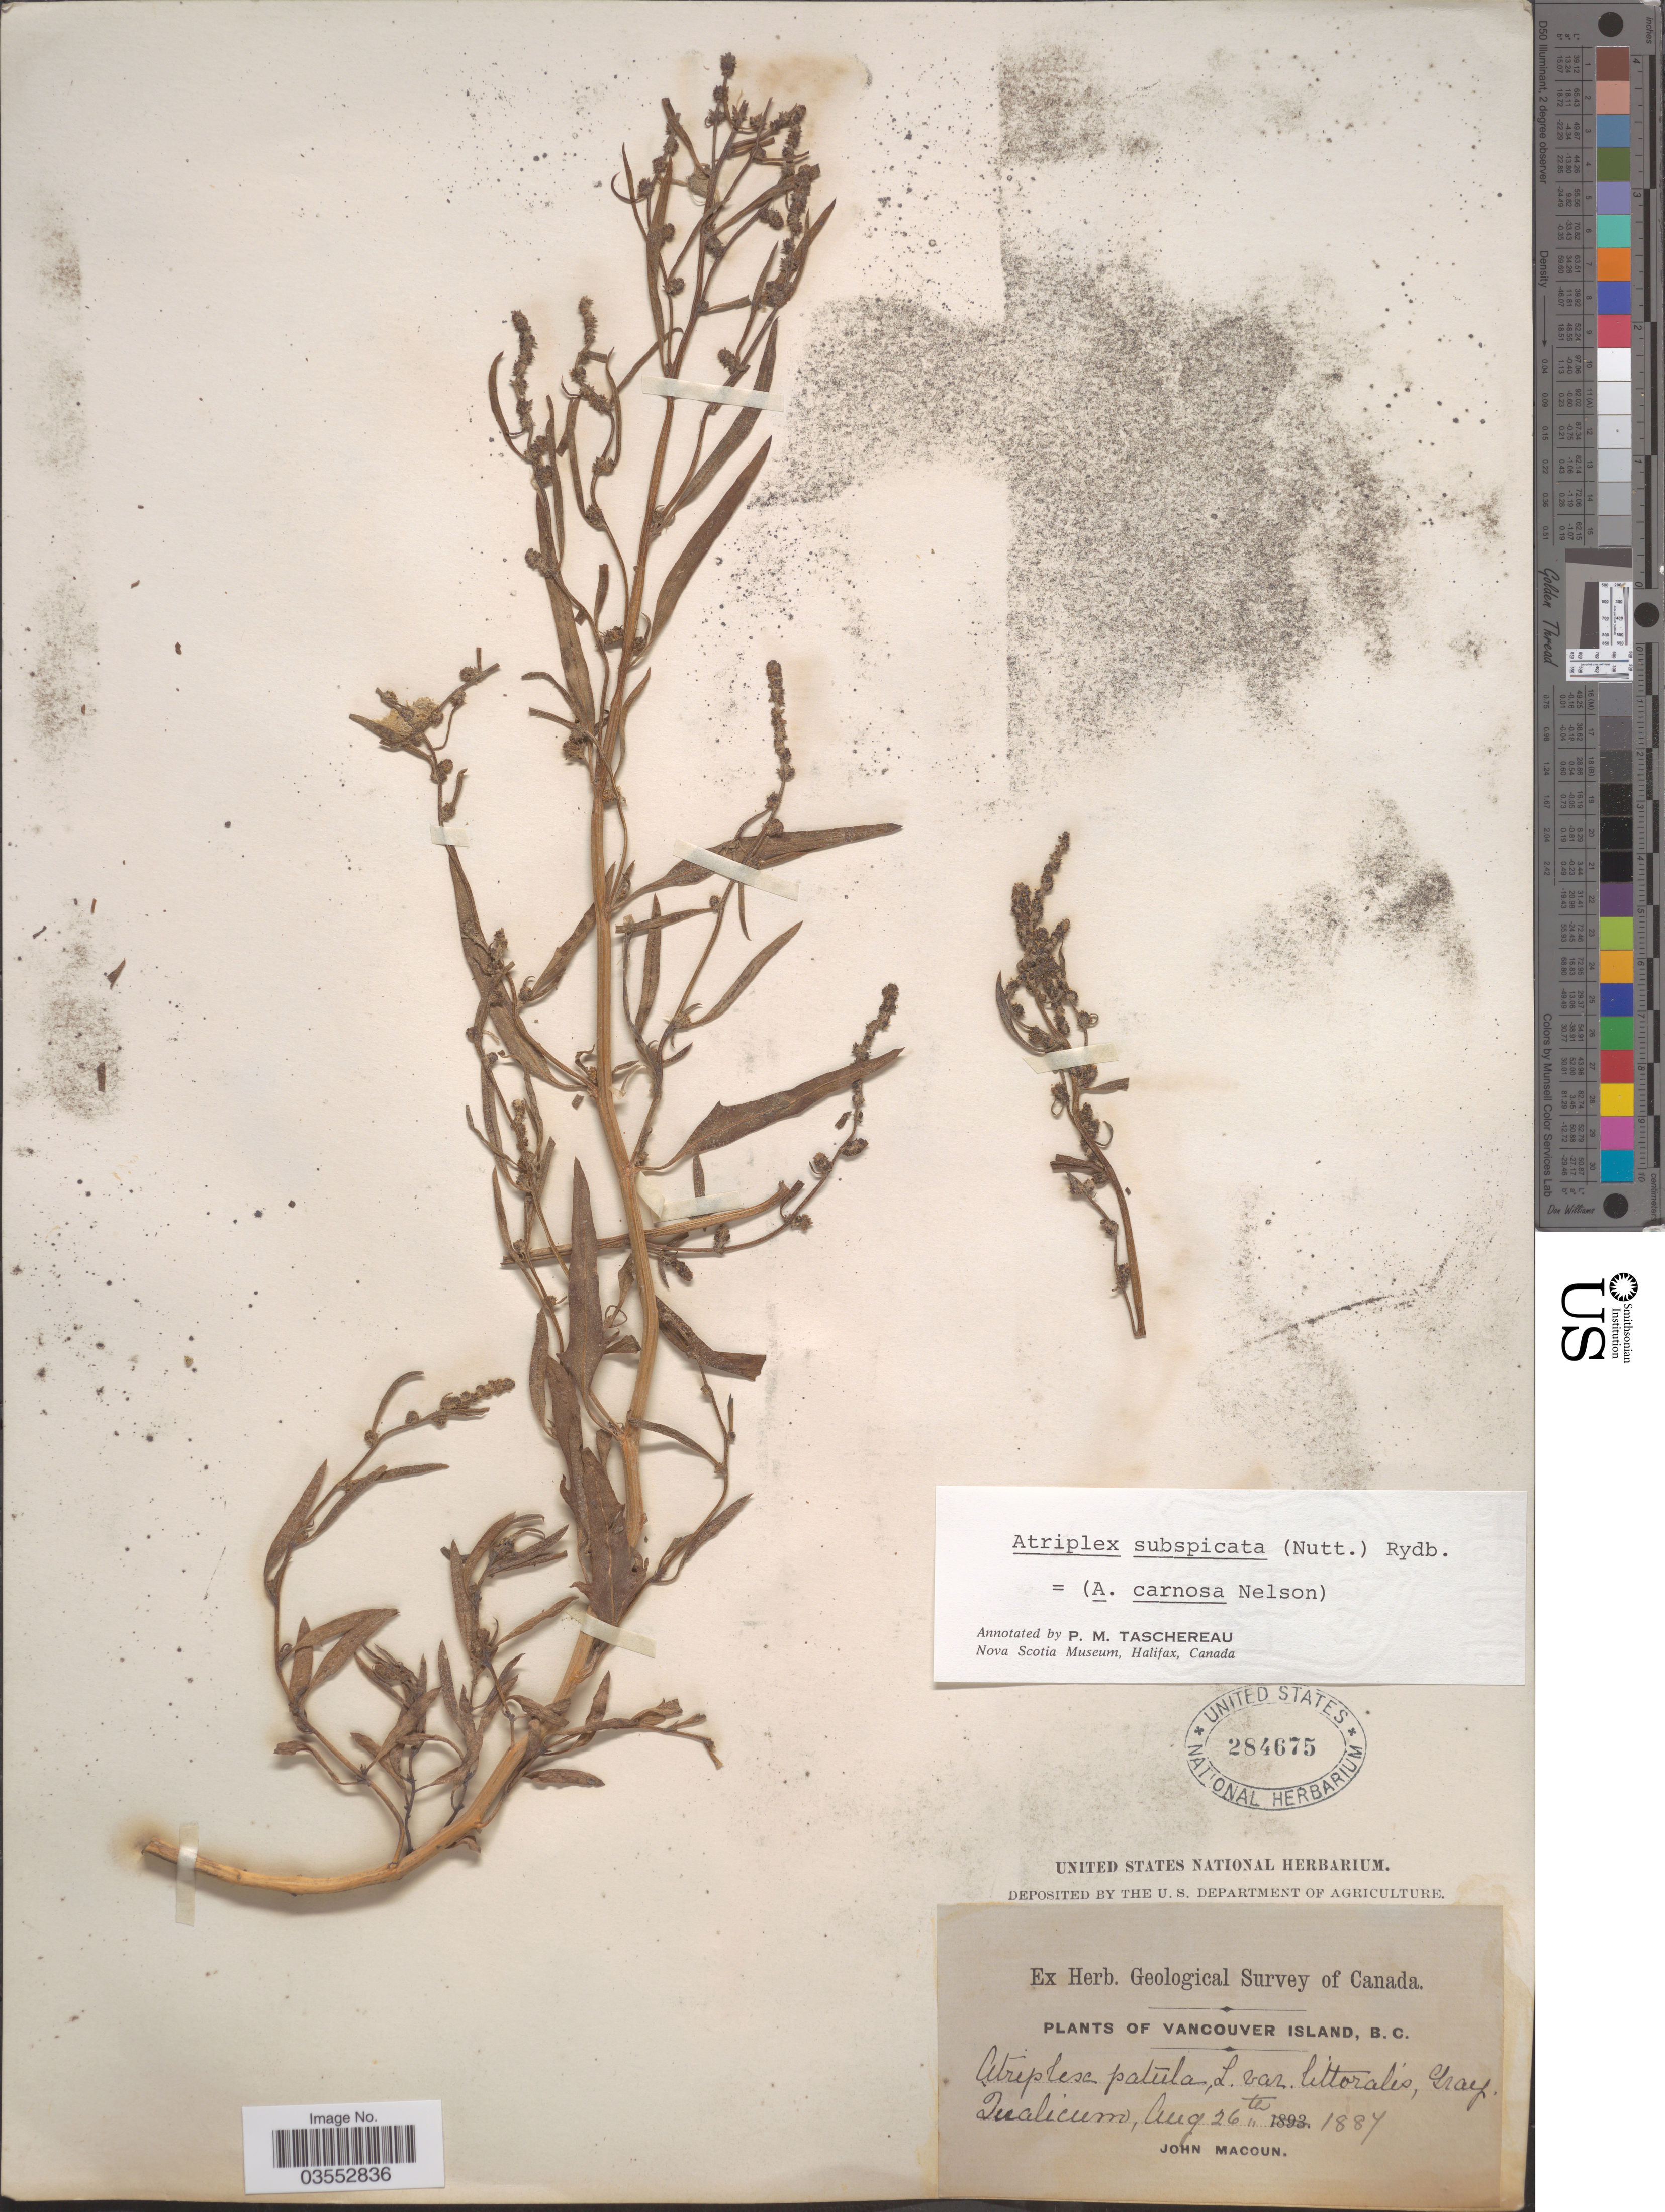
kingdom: Plantae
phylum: Tracheophyta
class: Magnoliopsida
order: Caryophyllales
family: Amaranthaceae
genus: Atriplex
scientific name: Atriplex subspicata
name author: (Nutt.) Rydb.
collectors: J. Macoun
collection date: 1887-08-26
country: Canada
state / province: British Columbia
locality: Vancouver Island. Qualicum.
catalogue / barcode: US 284675